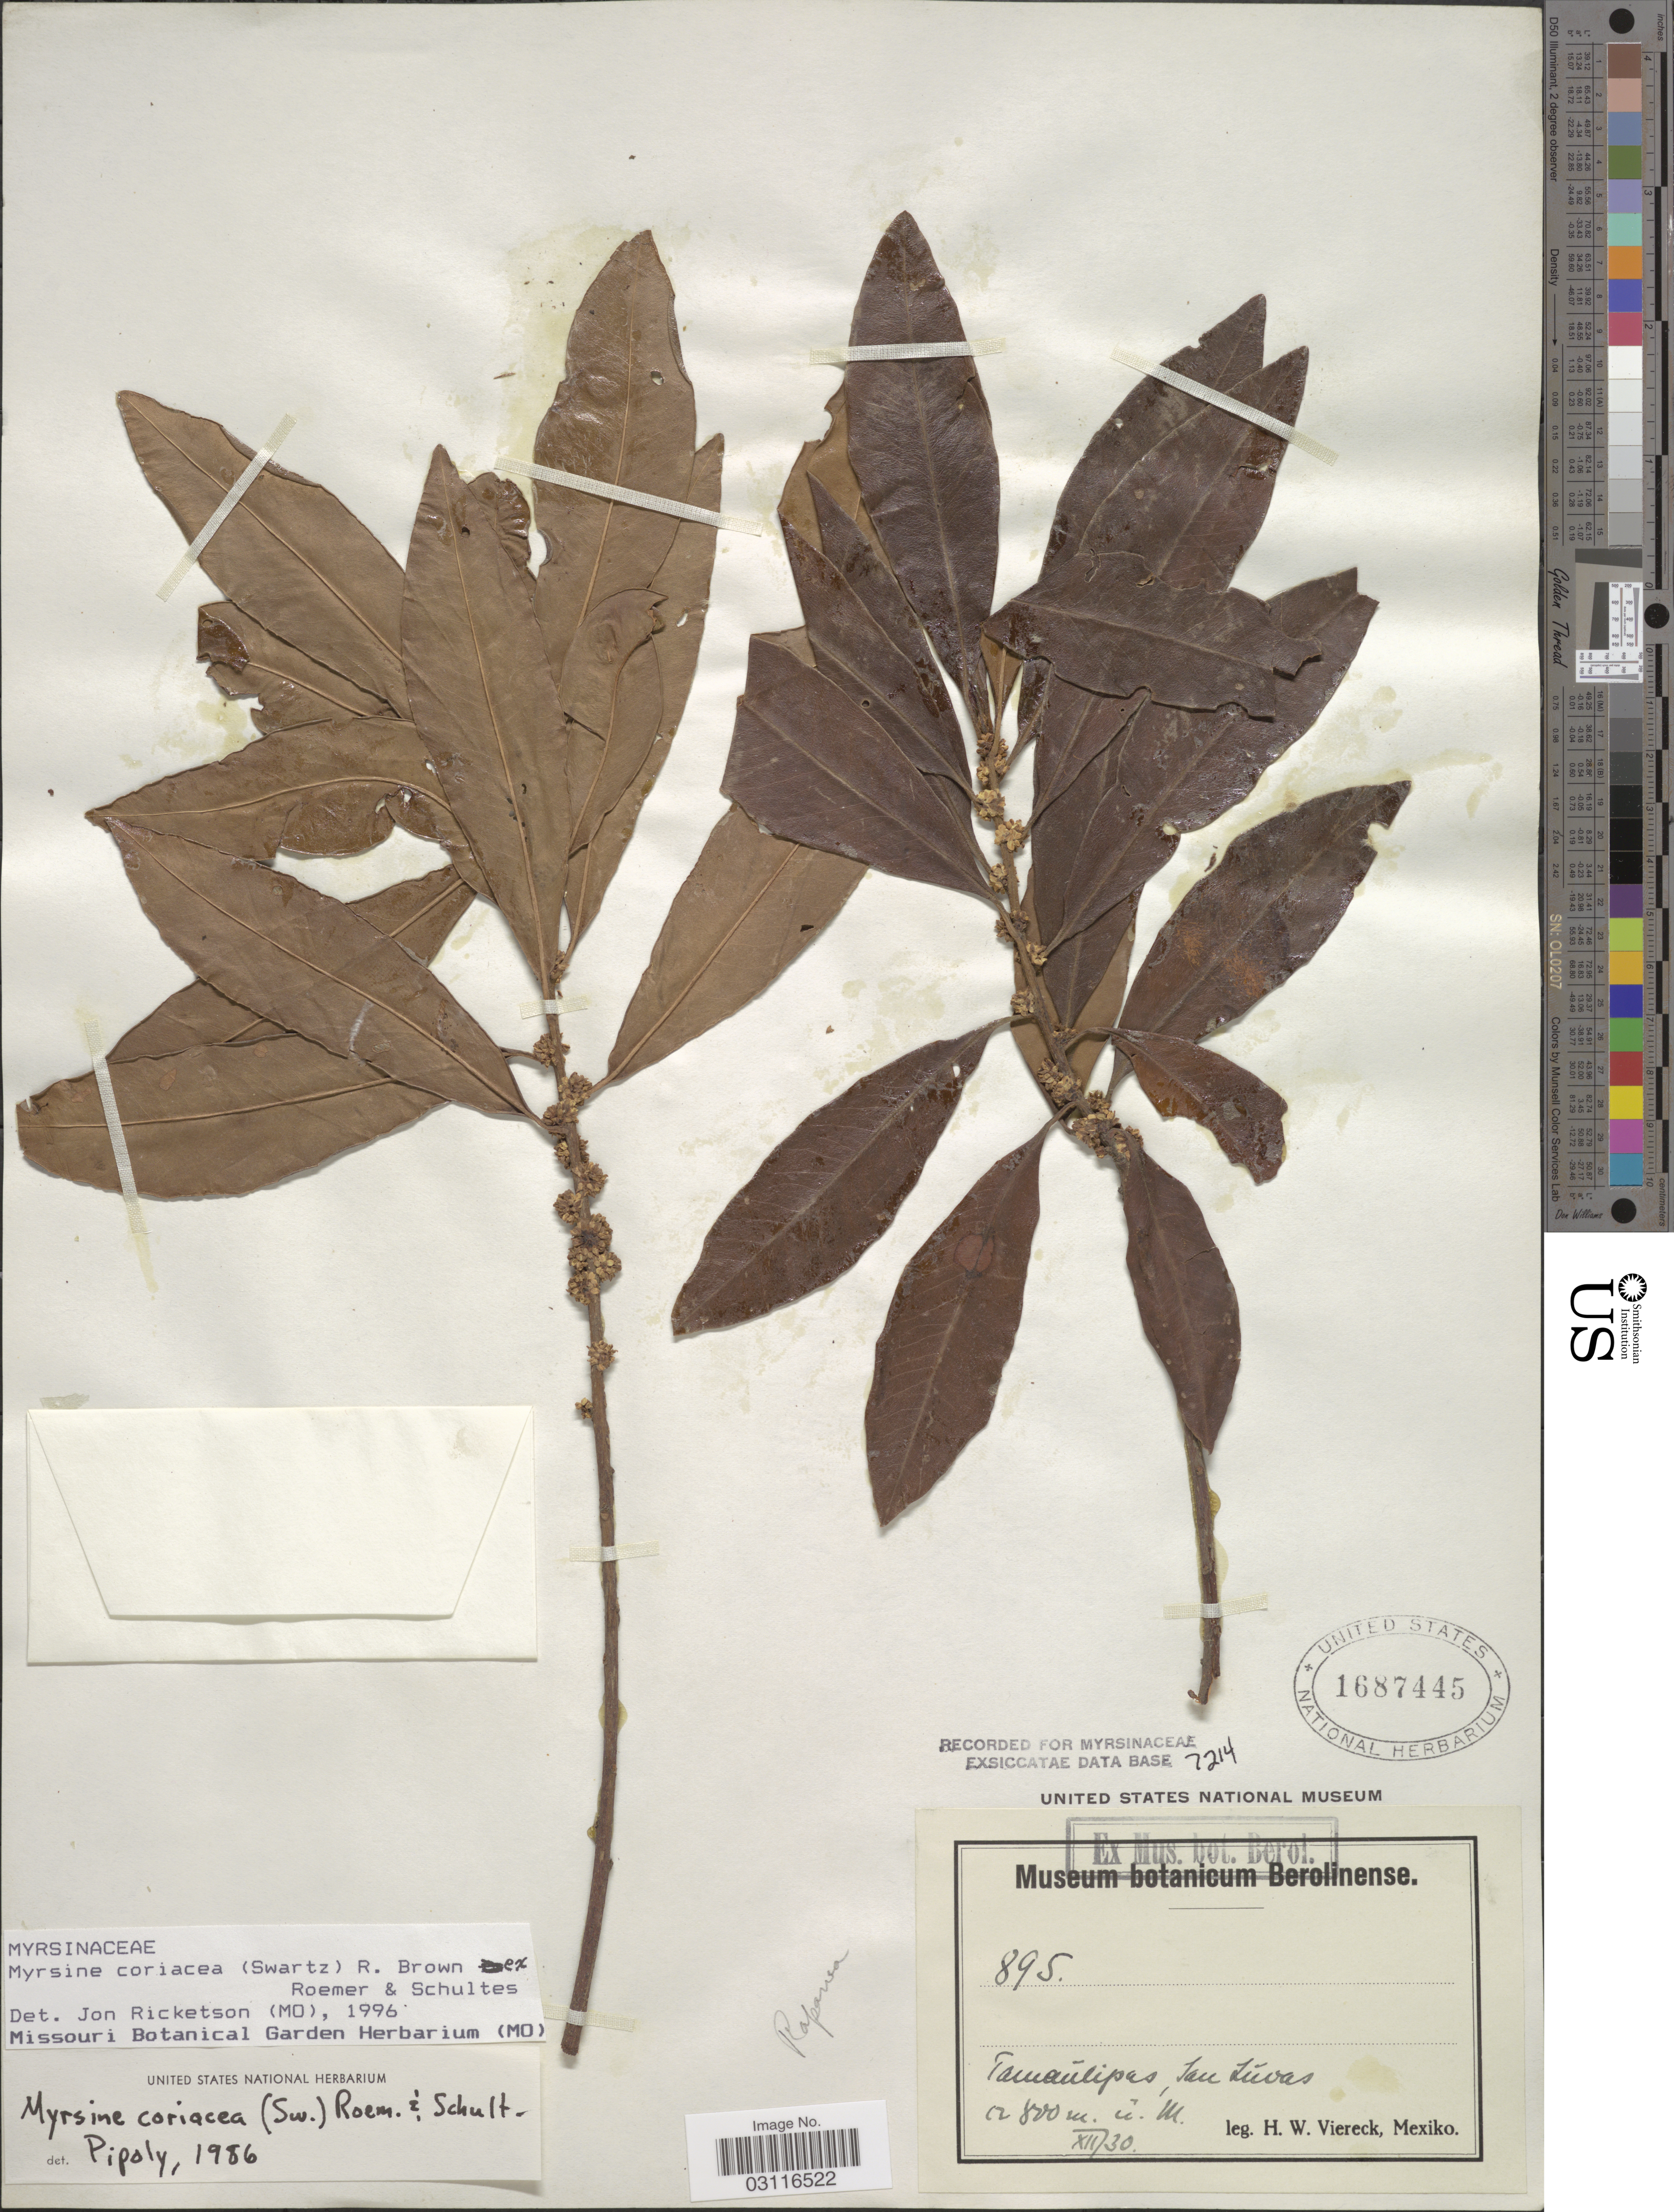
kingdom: Plantae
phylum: Tracheophyta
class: Magnoliopsida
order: Ericales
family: Primulaceae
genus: Myrsine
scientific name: Myrsine coriacea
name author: (Sw.) R. Br. ex Roem. & Schult.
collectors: H. W. Viereck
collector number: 895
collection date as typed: Transcribed d/m/y: /12/30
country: Mexico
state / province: Tamaulipas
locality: San Lúcas.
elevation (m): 800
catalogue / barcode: US 1687445